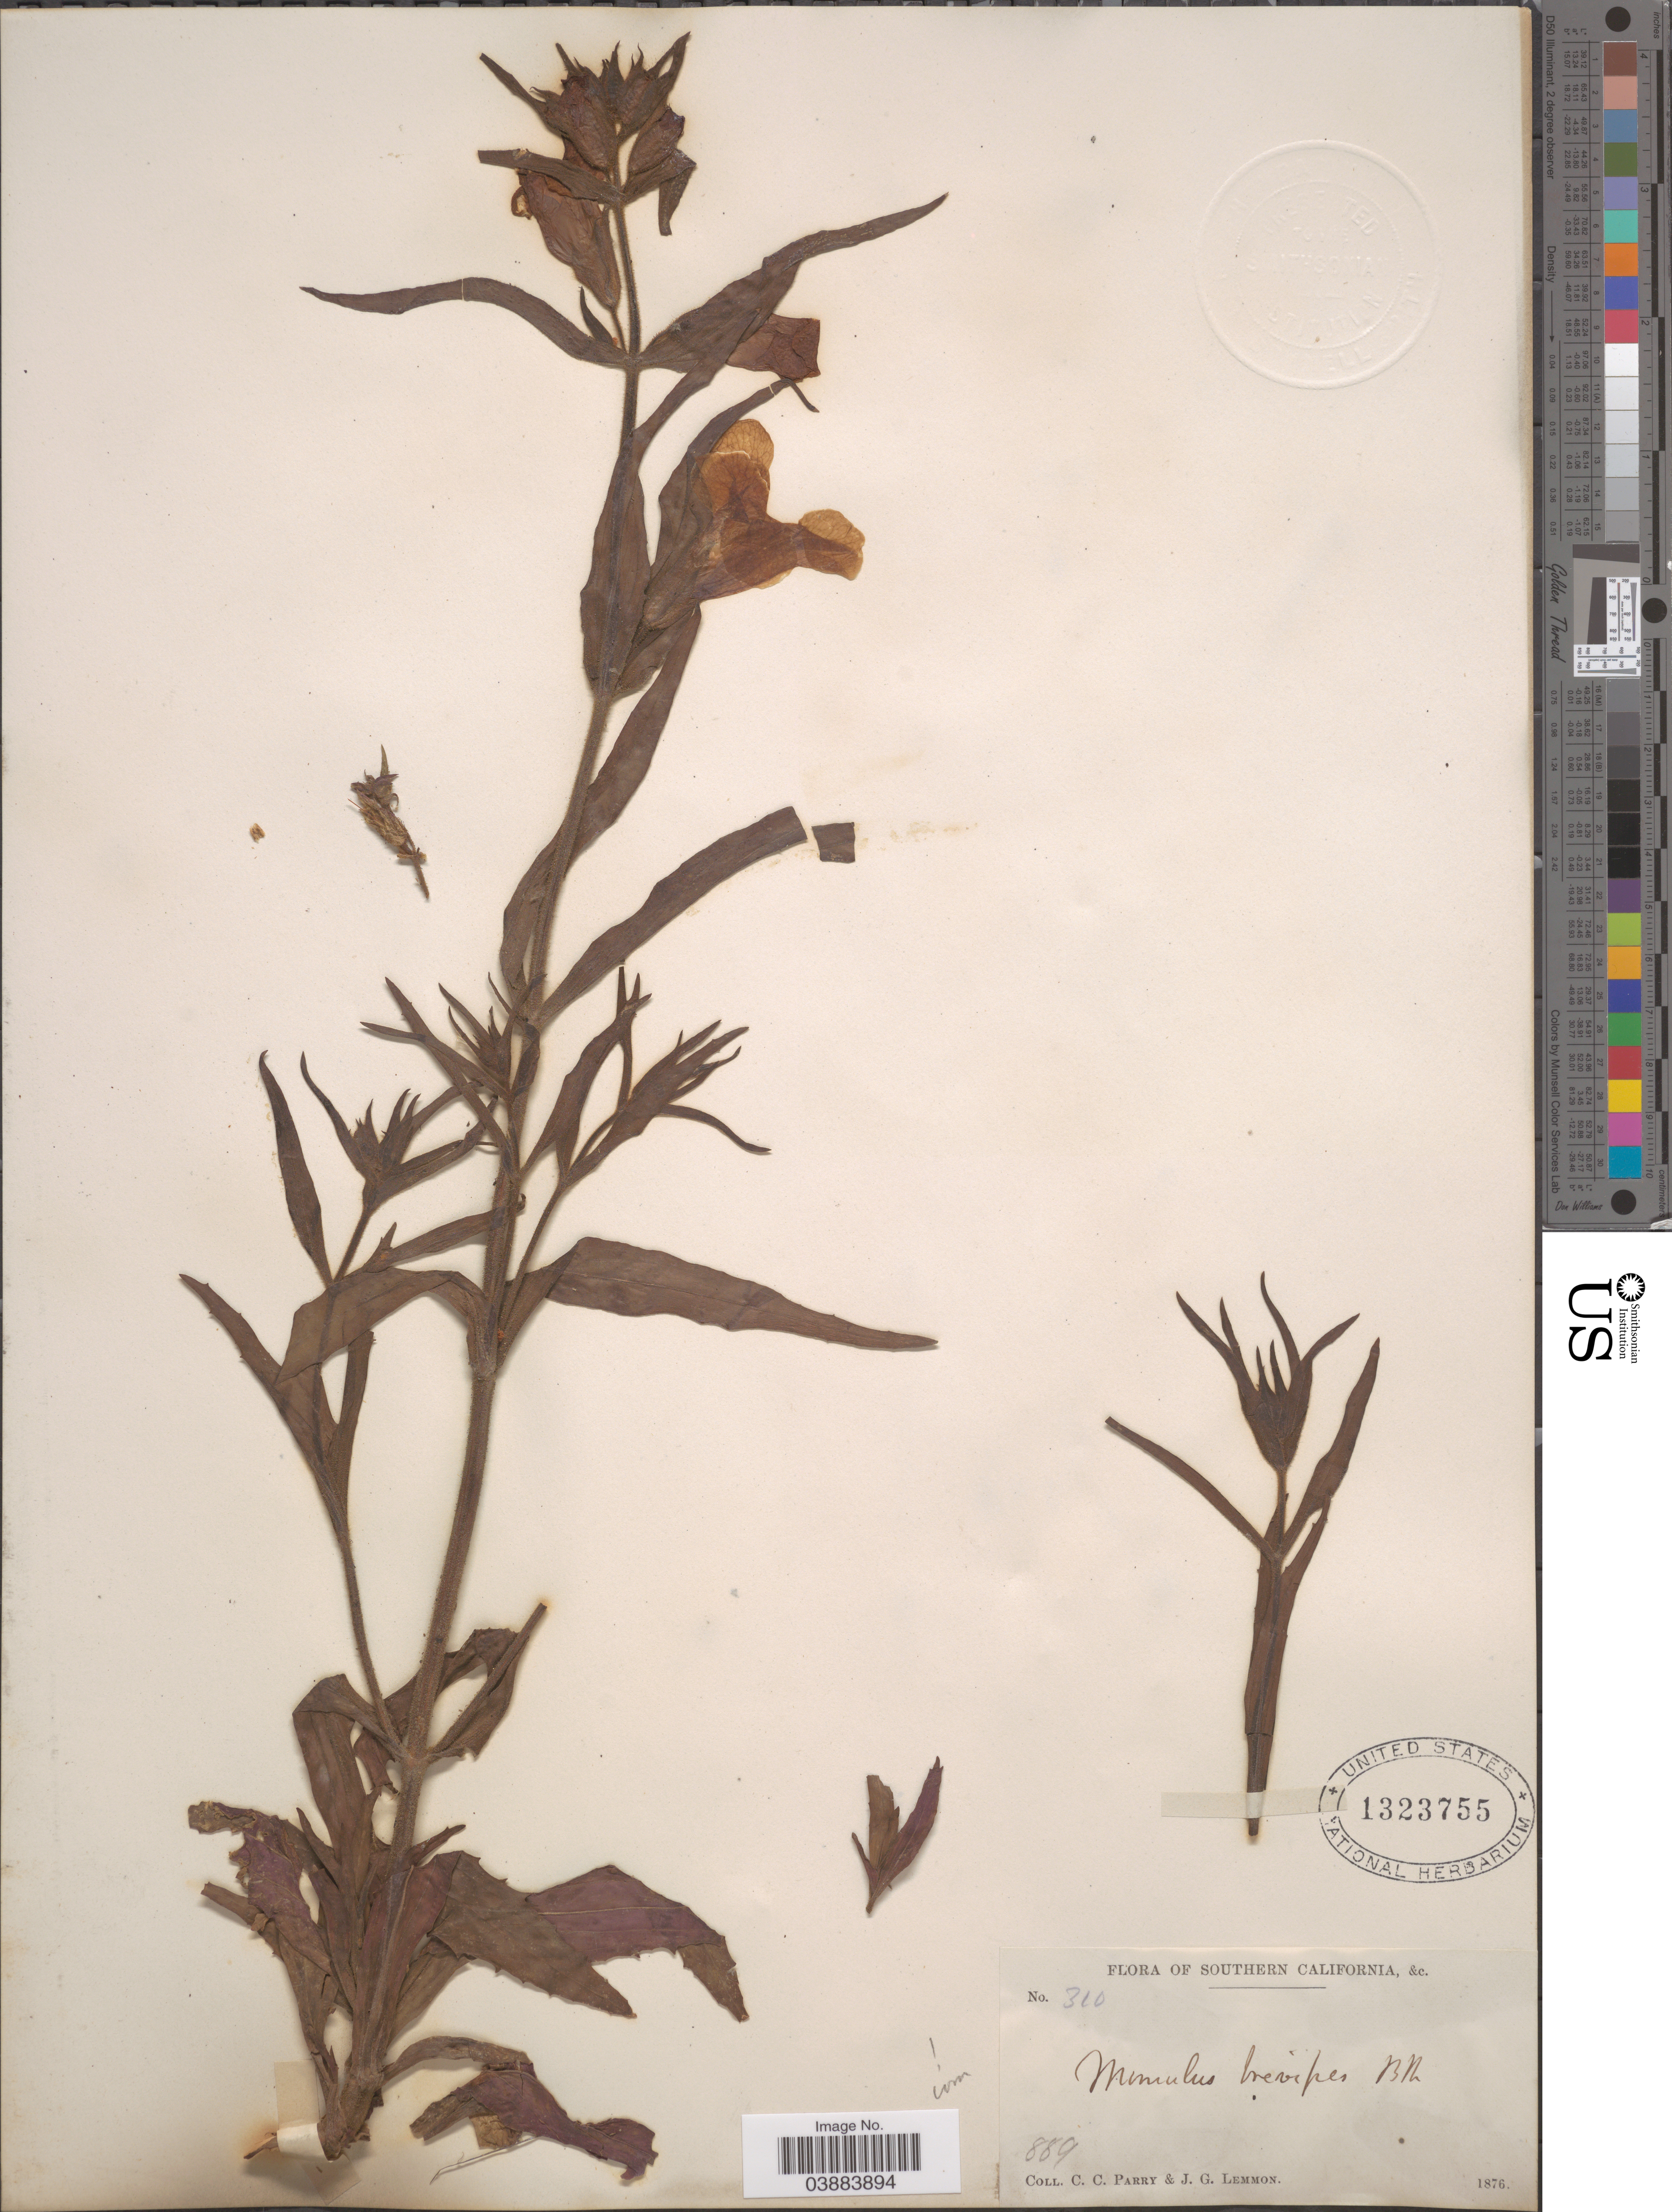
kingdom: Plantae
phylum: Tracheophyta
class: Magnoliopsida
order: Lamiales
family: Phrymaceae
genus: Eunanus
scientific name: Eunanus brevipes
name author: (Benth.) Greene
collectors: C. C. Parry & J. Lemmon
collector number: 310/889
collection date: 1876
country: United States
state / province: California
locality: Southern California.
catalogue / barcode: US 1323755